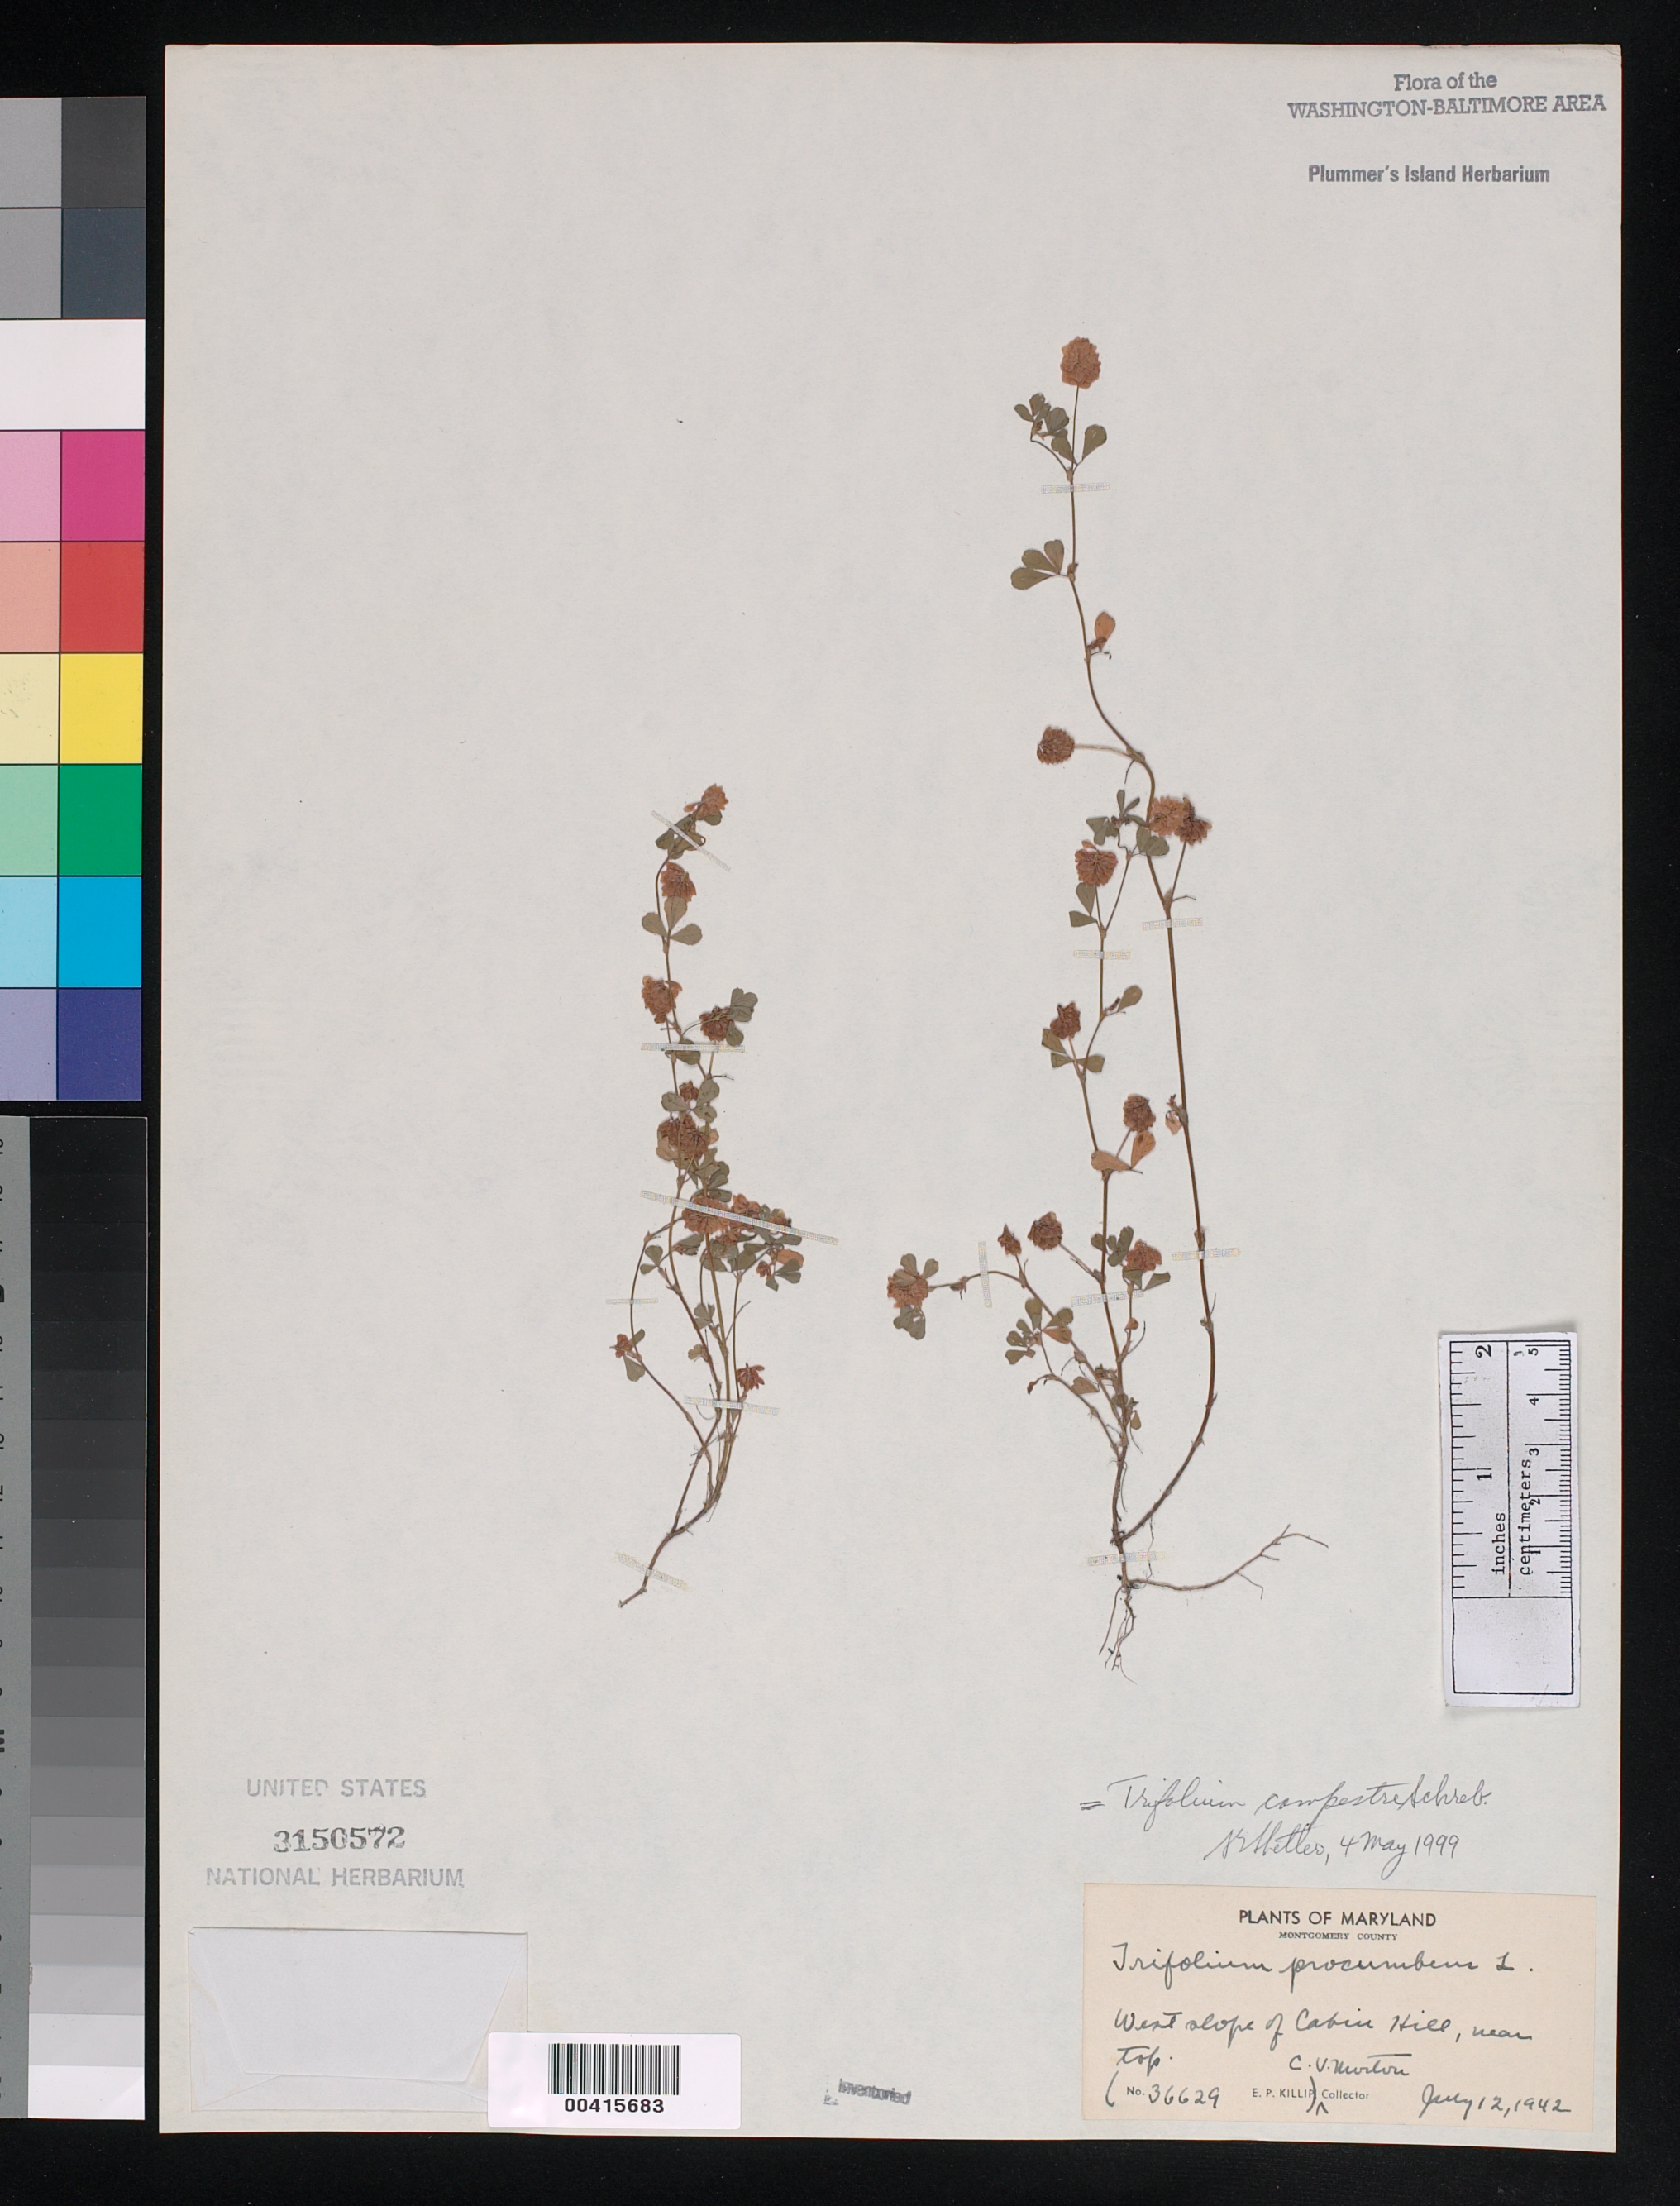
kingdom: Plantae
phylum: Tracheophyta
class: Magnoliopsida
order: Fabales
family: Fabaceae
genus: Trifolium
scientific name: Trifolium campestre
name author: Schreb.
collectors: E. P. Killip & C. V. Morton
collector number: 36629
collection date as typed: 12 Jul 1942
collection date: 1942-07-12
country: United States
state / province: Maryland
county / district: Montgomery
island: Plummers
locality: Plummer's Island; west slope of Cabin Hill near top Plummers Island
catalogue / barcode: US 3150572